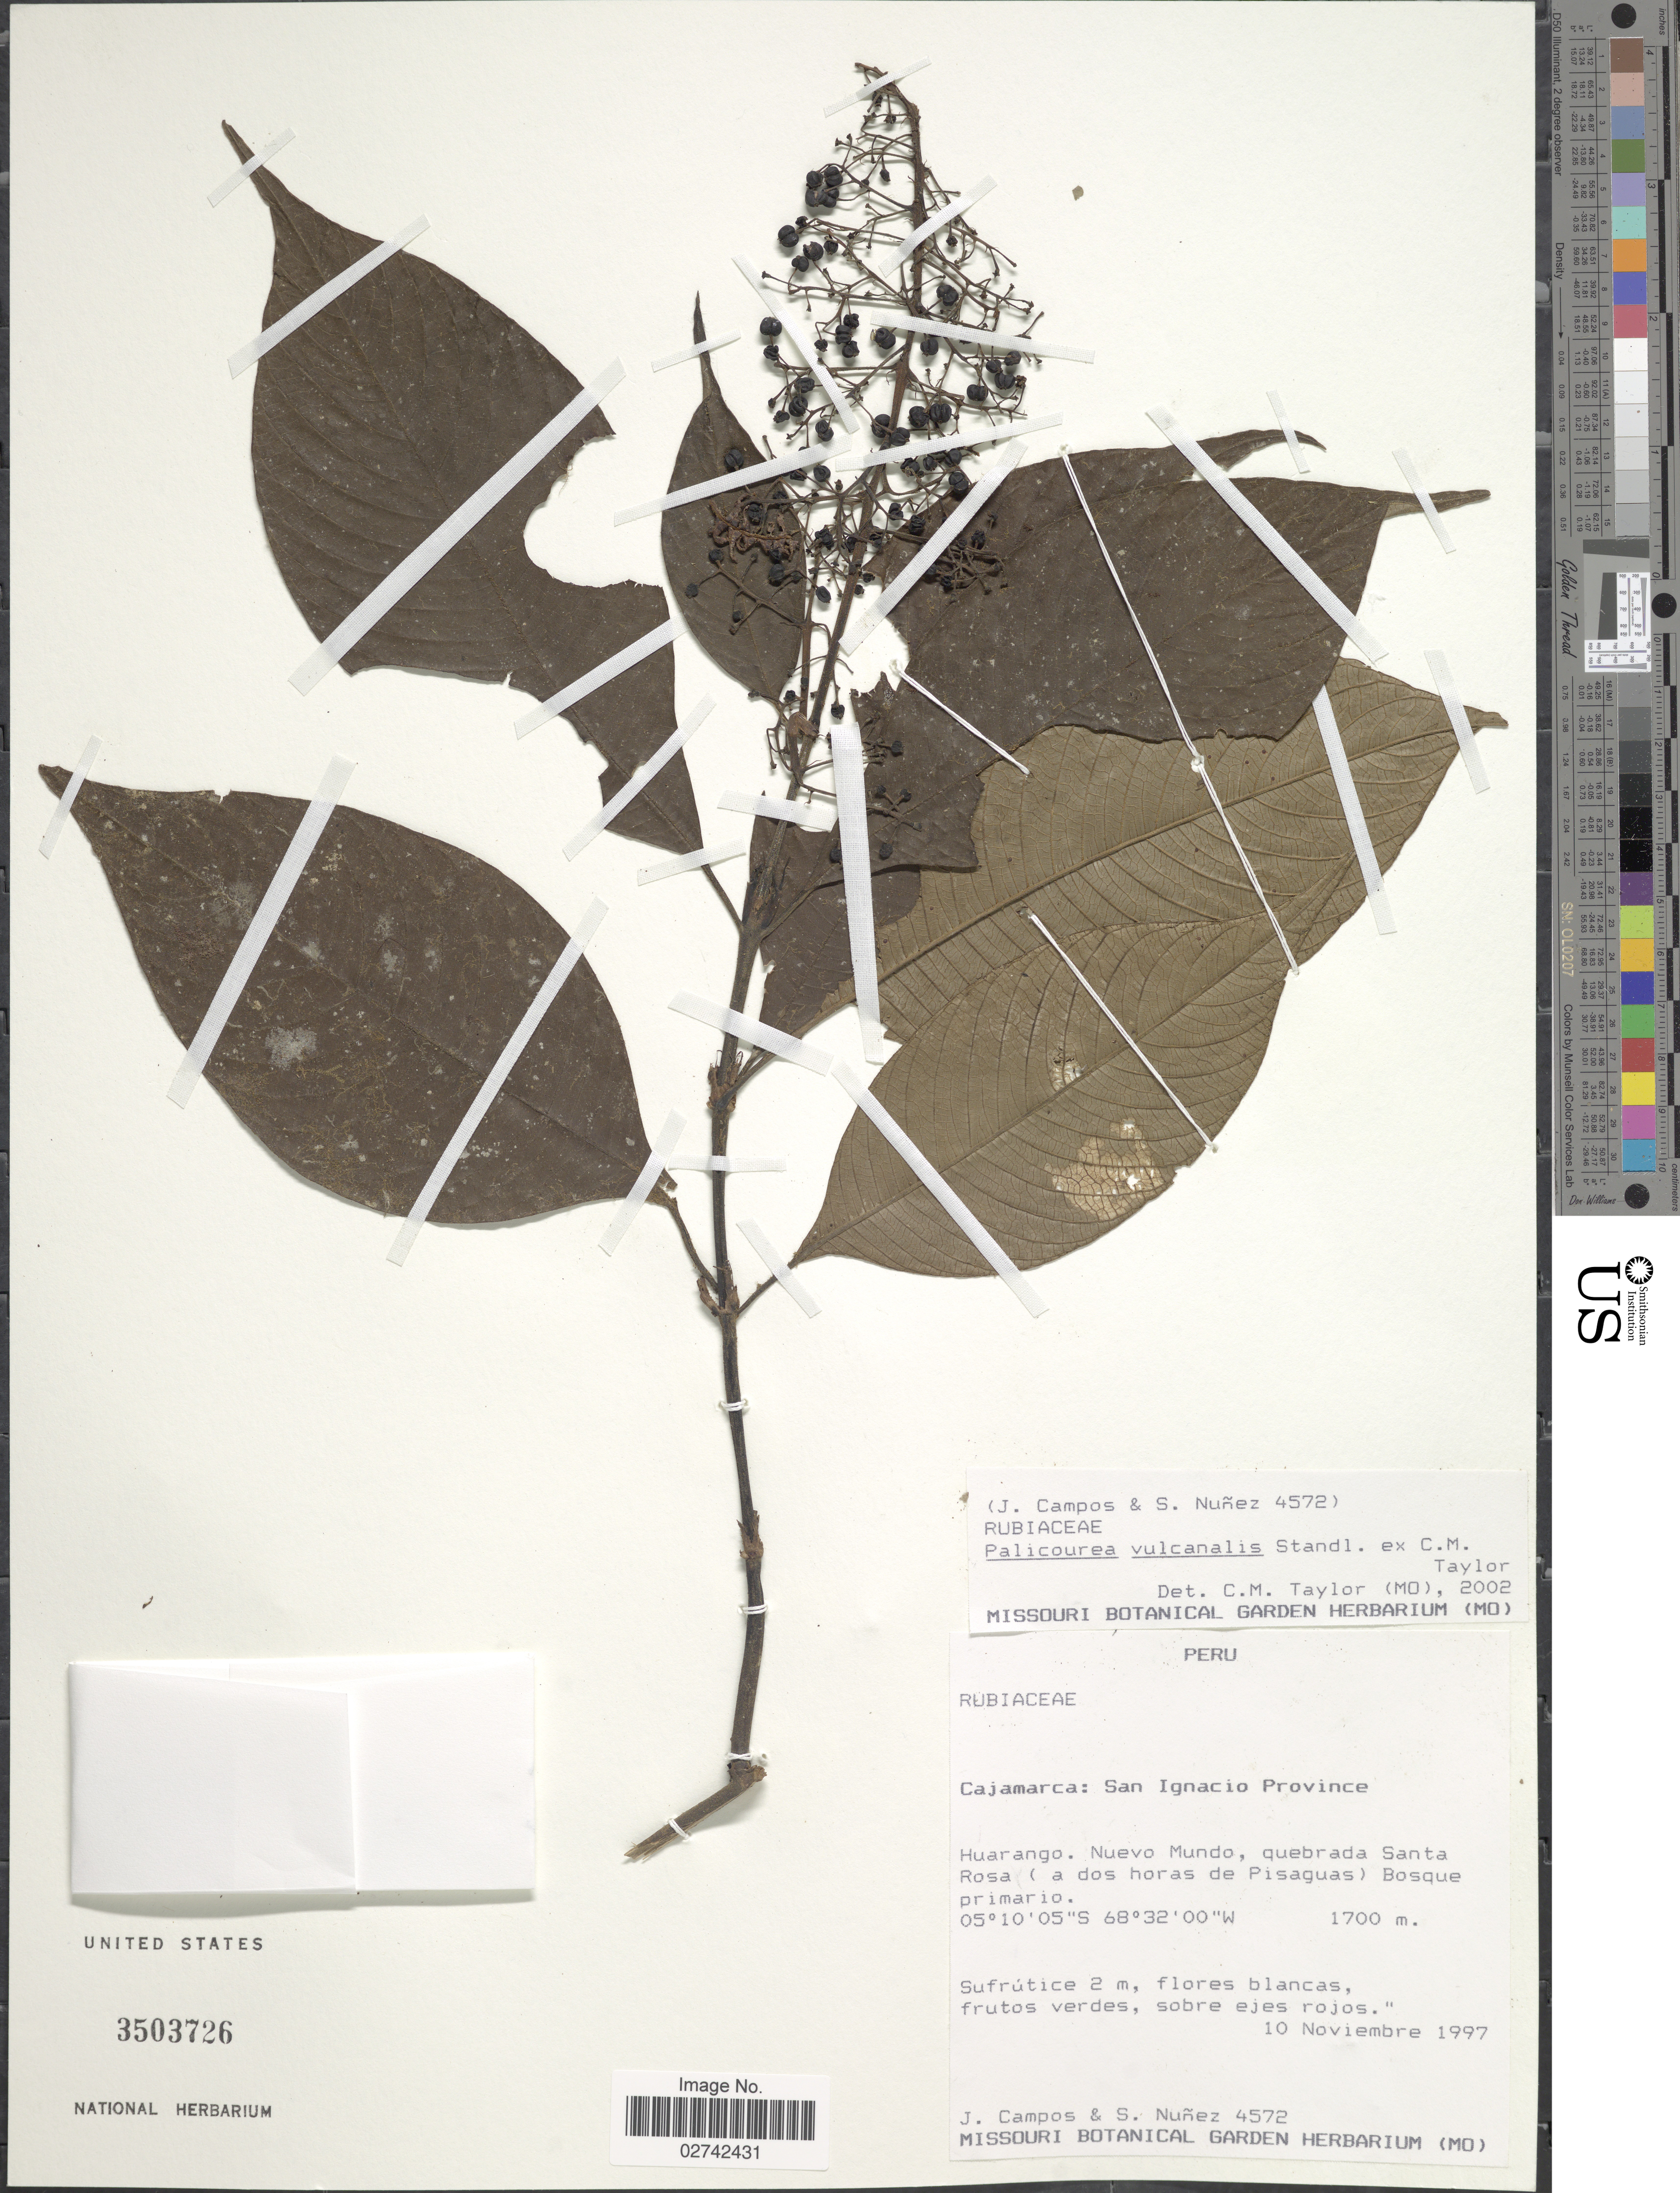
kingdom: Plantae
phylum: Tracheophyta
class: Magnoliopsida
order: Gentianales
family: Rubiaceae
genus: Palicourea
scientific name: Palicourea vulcanalis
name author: Standl. ex C.M. Taylor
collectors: J. Campos & S. Nuñez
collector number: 4572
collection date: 1997-11-10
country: Peru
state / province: Cajamarca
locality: San Ignacio Province, Huarango, Nuevo Mundo, quebrada Santa Rosa (a dos horas de Pisaguas).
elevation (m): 1700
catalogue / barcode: US 3503726